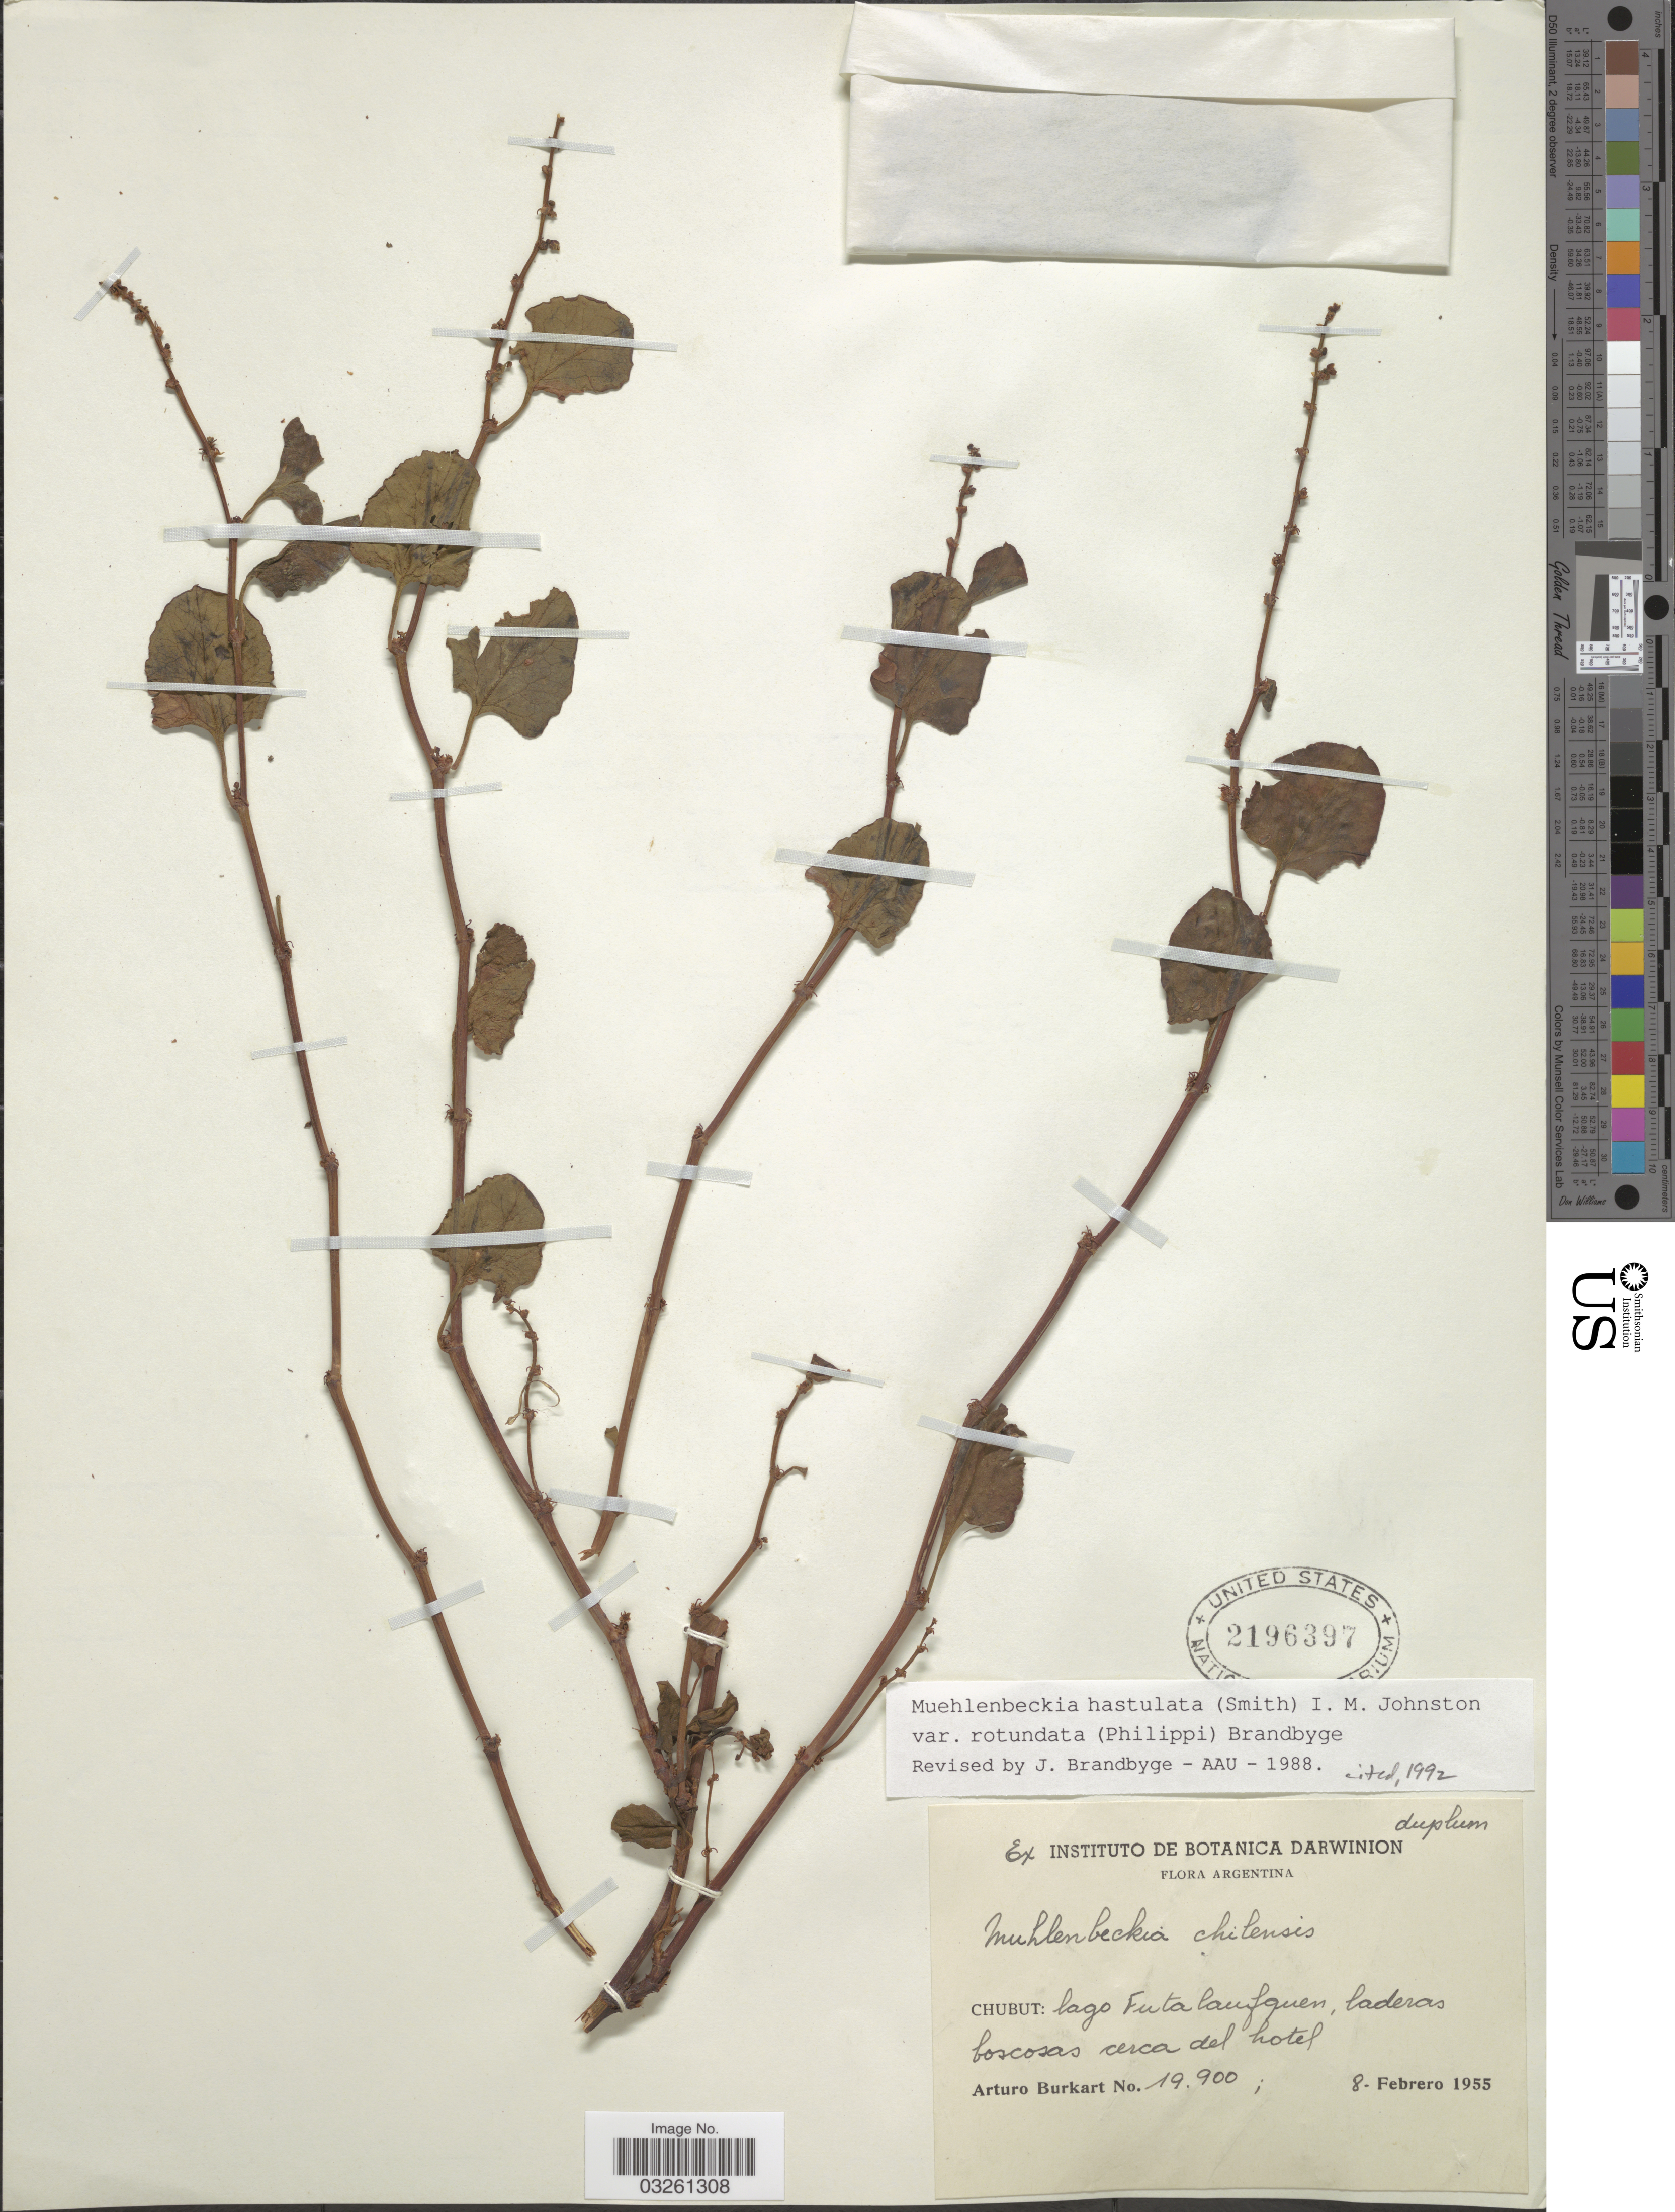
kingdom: Plantae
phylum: Tracheophyta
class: Magnoliopsida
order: Caryophyllales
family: Polygonaceae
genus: Muehlenbeckia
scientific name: Muehlenbeckia hastulata var. rotundata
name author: (Phil.) Brandbyge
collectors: A. E. Burkart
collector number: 19900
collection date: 1955-02-08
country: Argentina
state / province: Chubut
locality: Lago Futa laufquen, laderas boscosas cerca del hotel.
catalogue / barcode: US 2196397